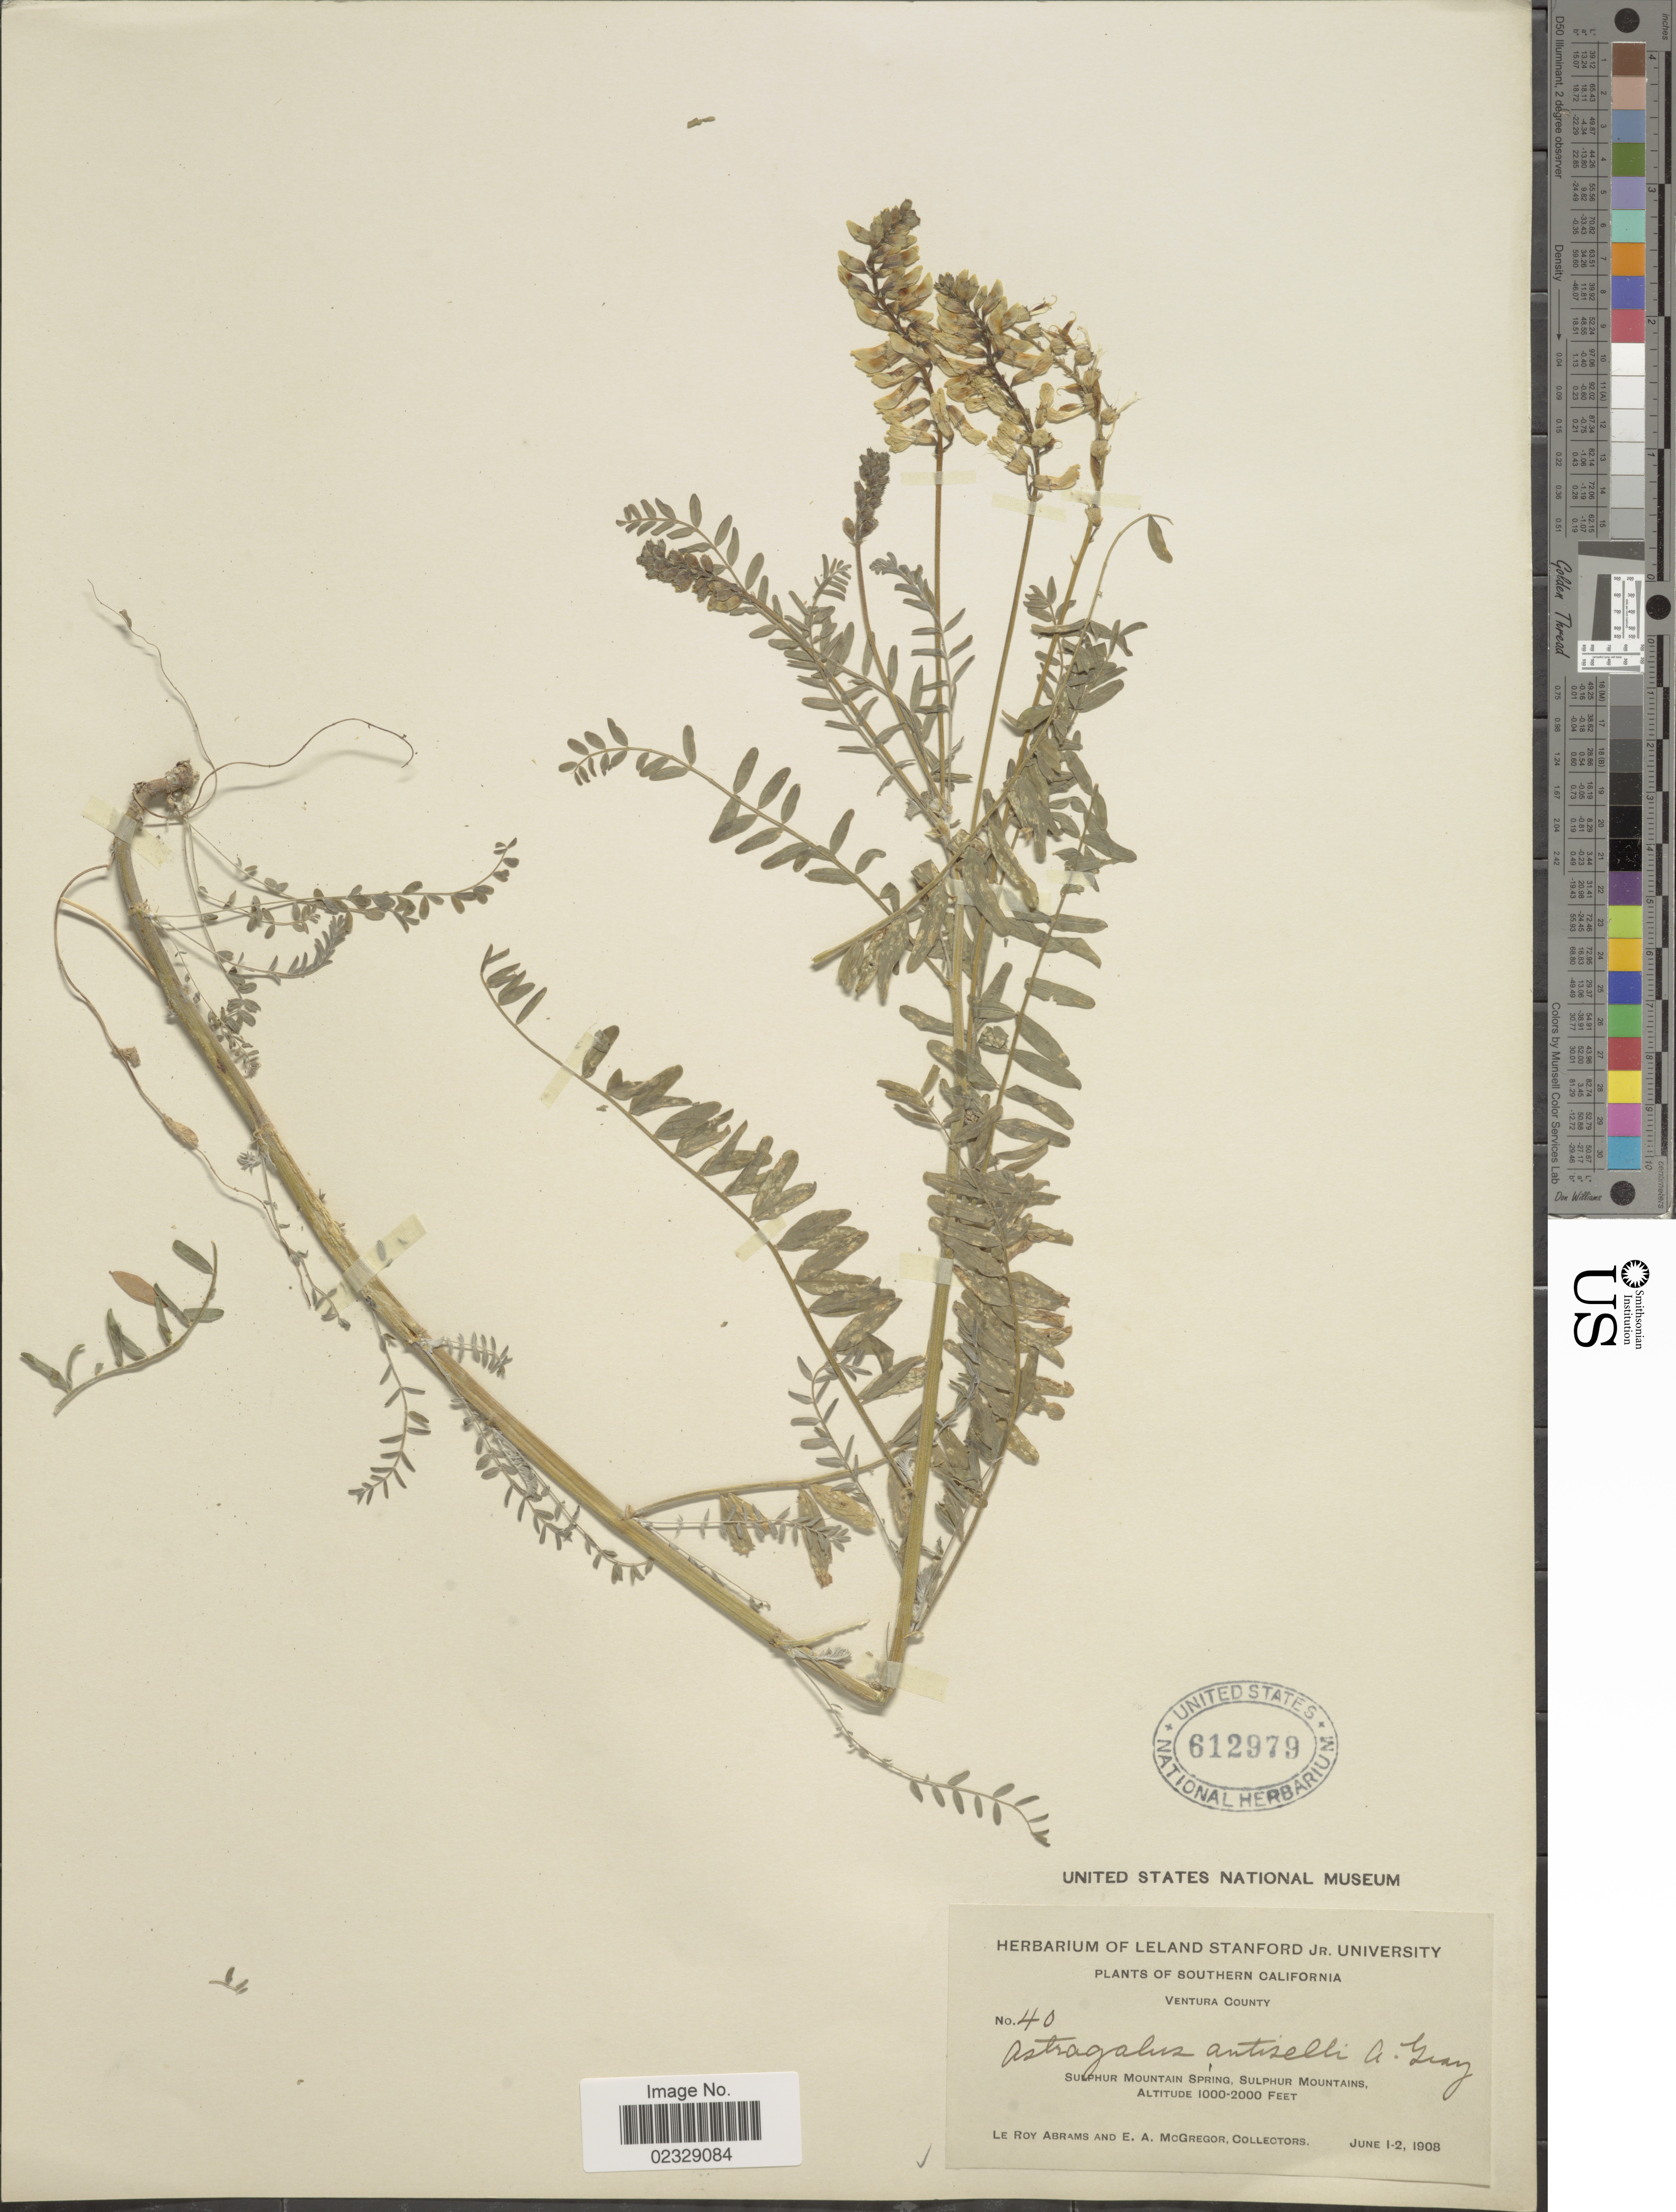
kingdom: Plantae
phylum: Tracheophyta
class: Magnoliopsida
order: Fabales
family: Fabaceae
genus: Astragalus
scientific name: Astragalus antisellii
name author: A. Gray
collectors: L. Abrams & E. A. McGregor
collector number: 40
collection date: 1908-06-01/1908-06-02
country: United States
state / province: California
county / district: Ventura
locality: Southern California, Ventura County, Sulphur Mountain Spring, Sulphur Mountains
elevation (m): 305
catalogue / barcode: US 612979